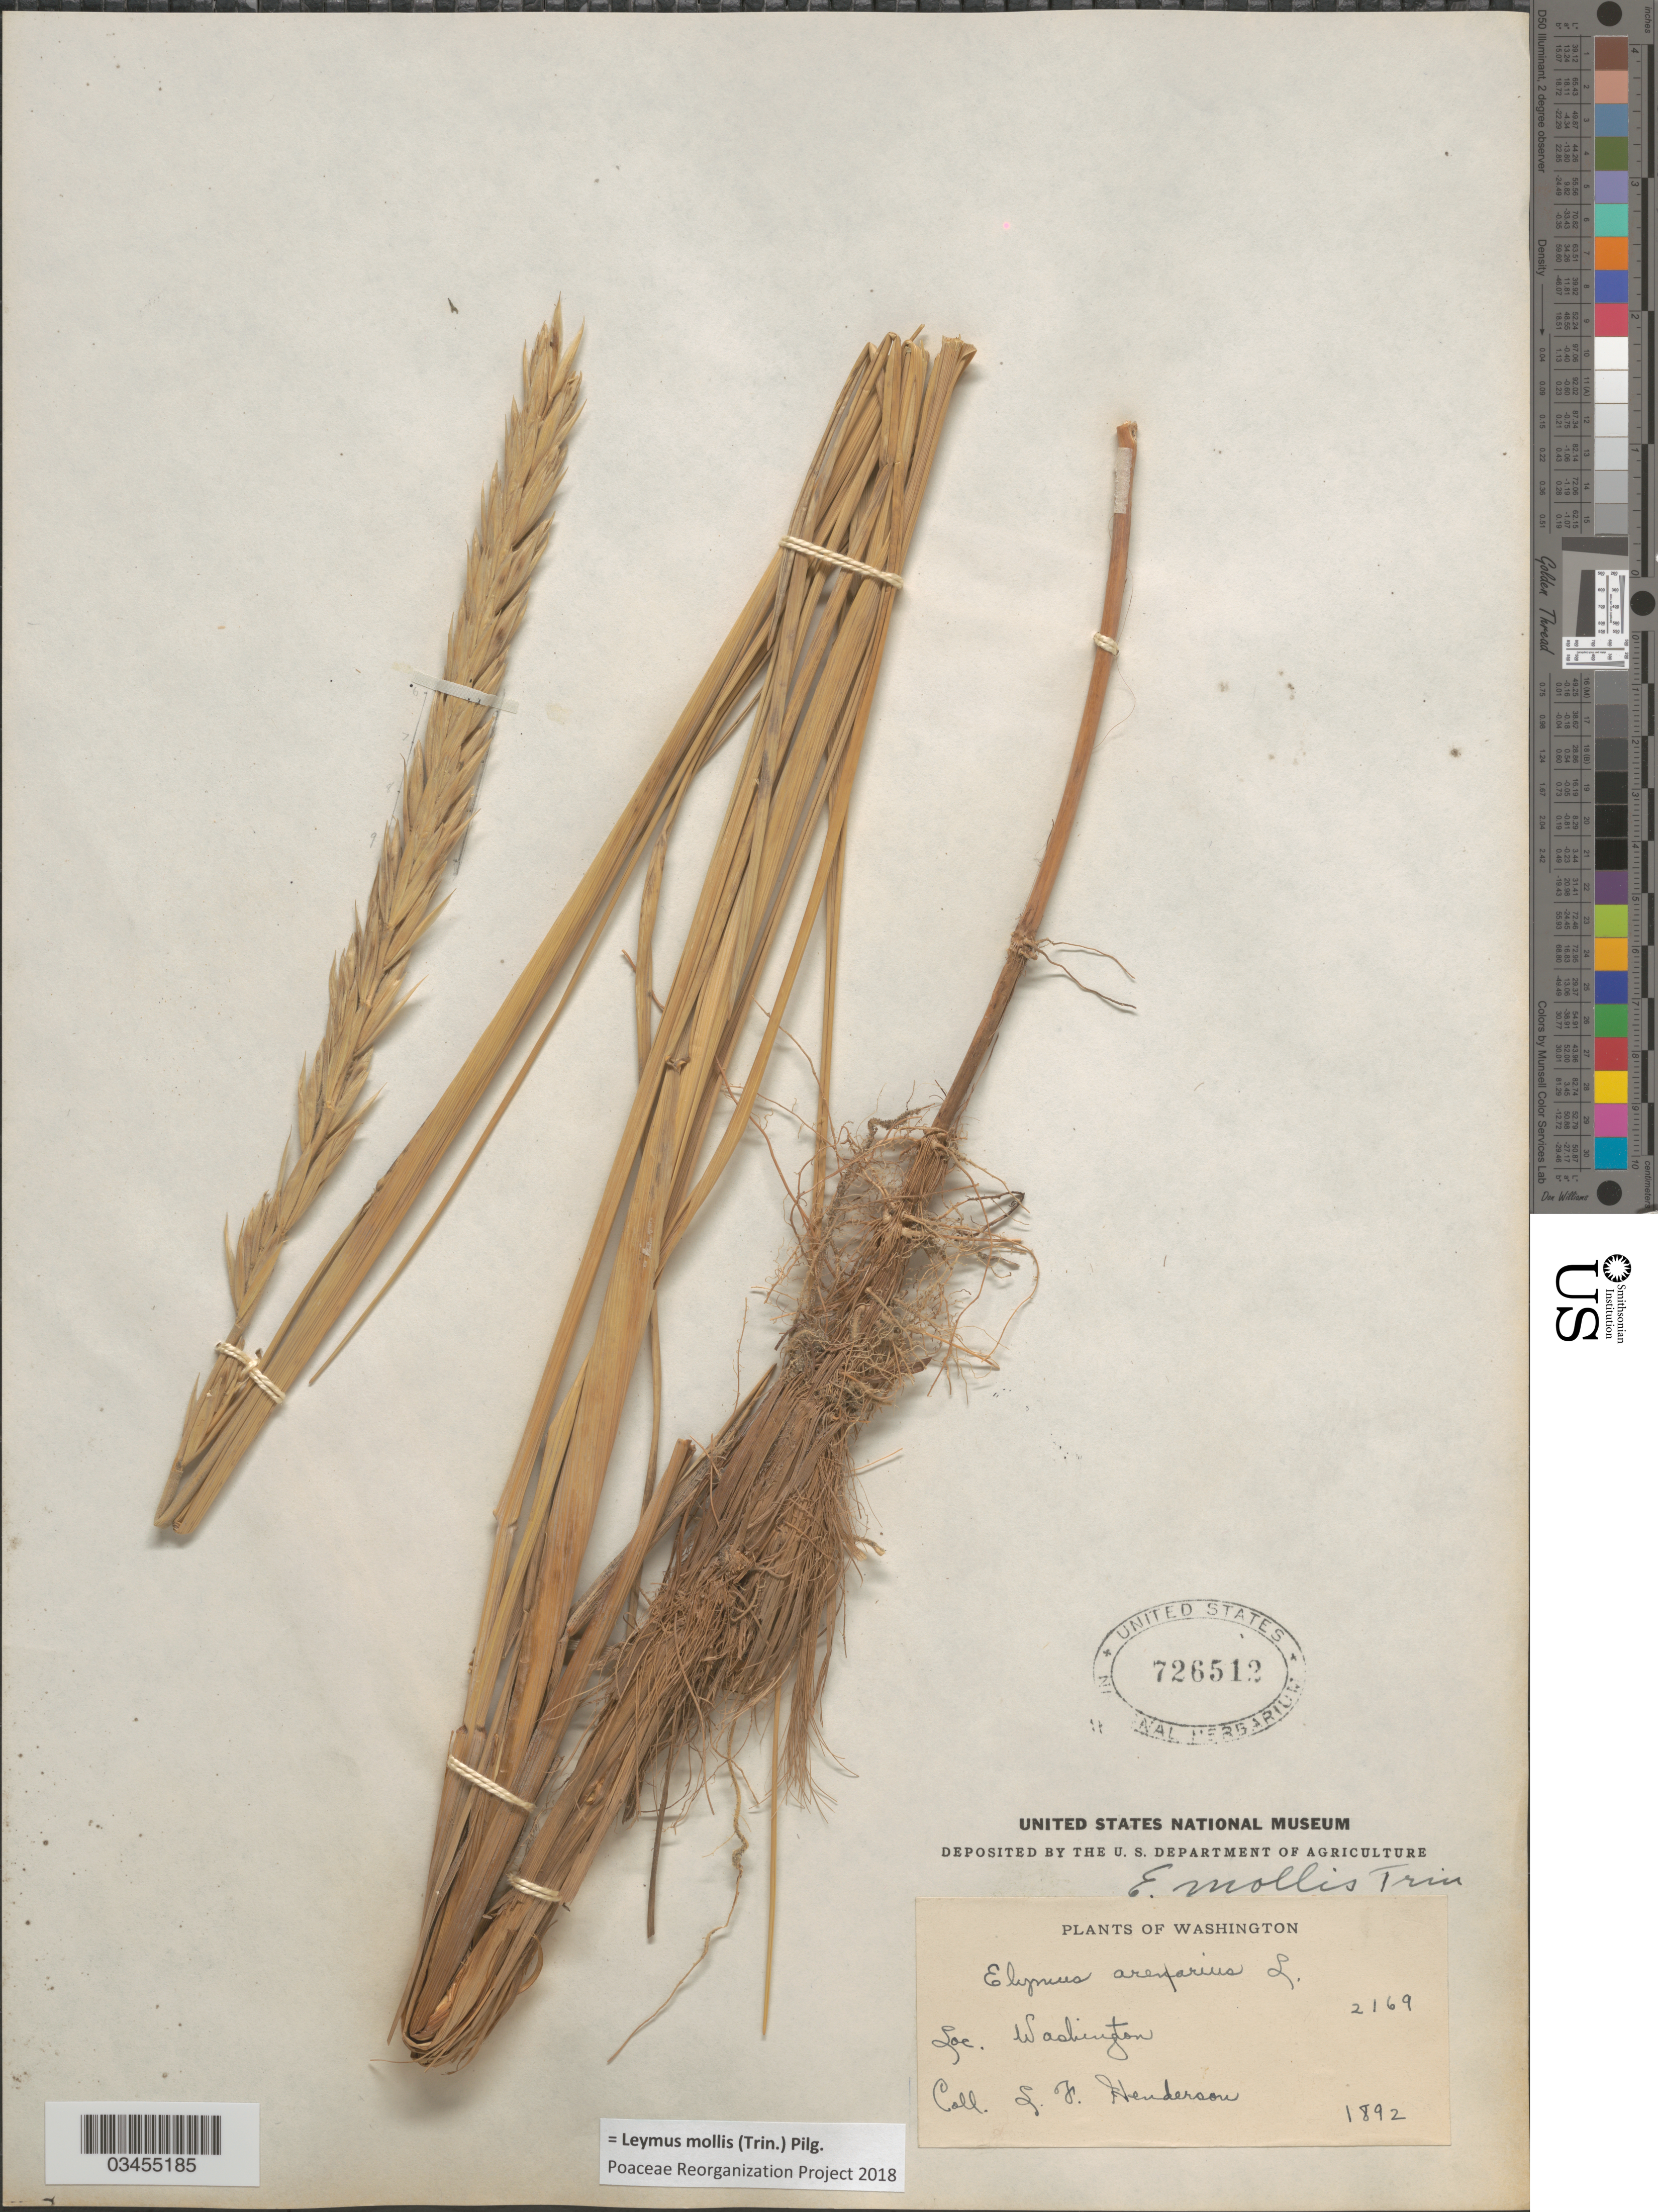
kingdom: Plantae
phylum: Tracheophyta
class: Liliopsida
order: Poales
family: Poaceae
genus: Leymus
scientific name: Leymus mollis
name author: (Trin.) Pilg.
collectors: L. Henderson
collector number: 2169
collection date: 1892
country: United States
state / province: Washington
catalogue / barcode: US 726512